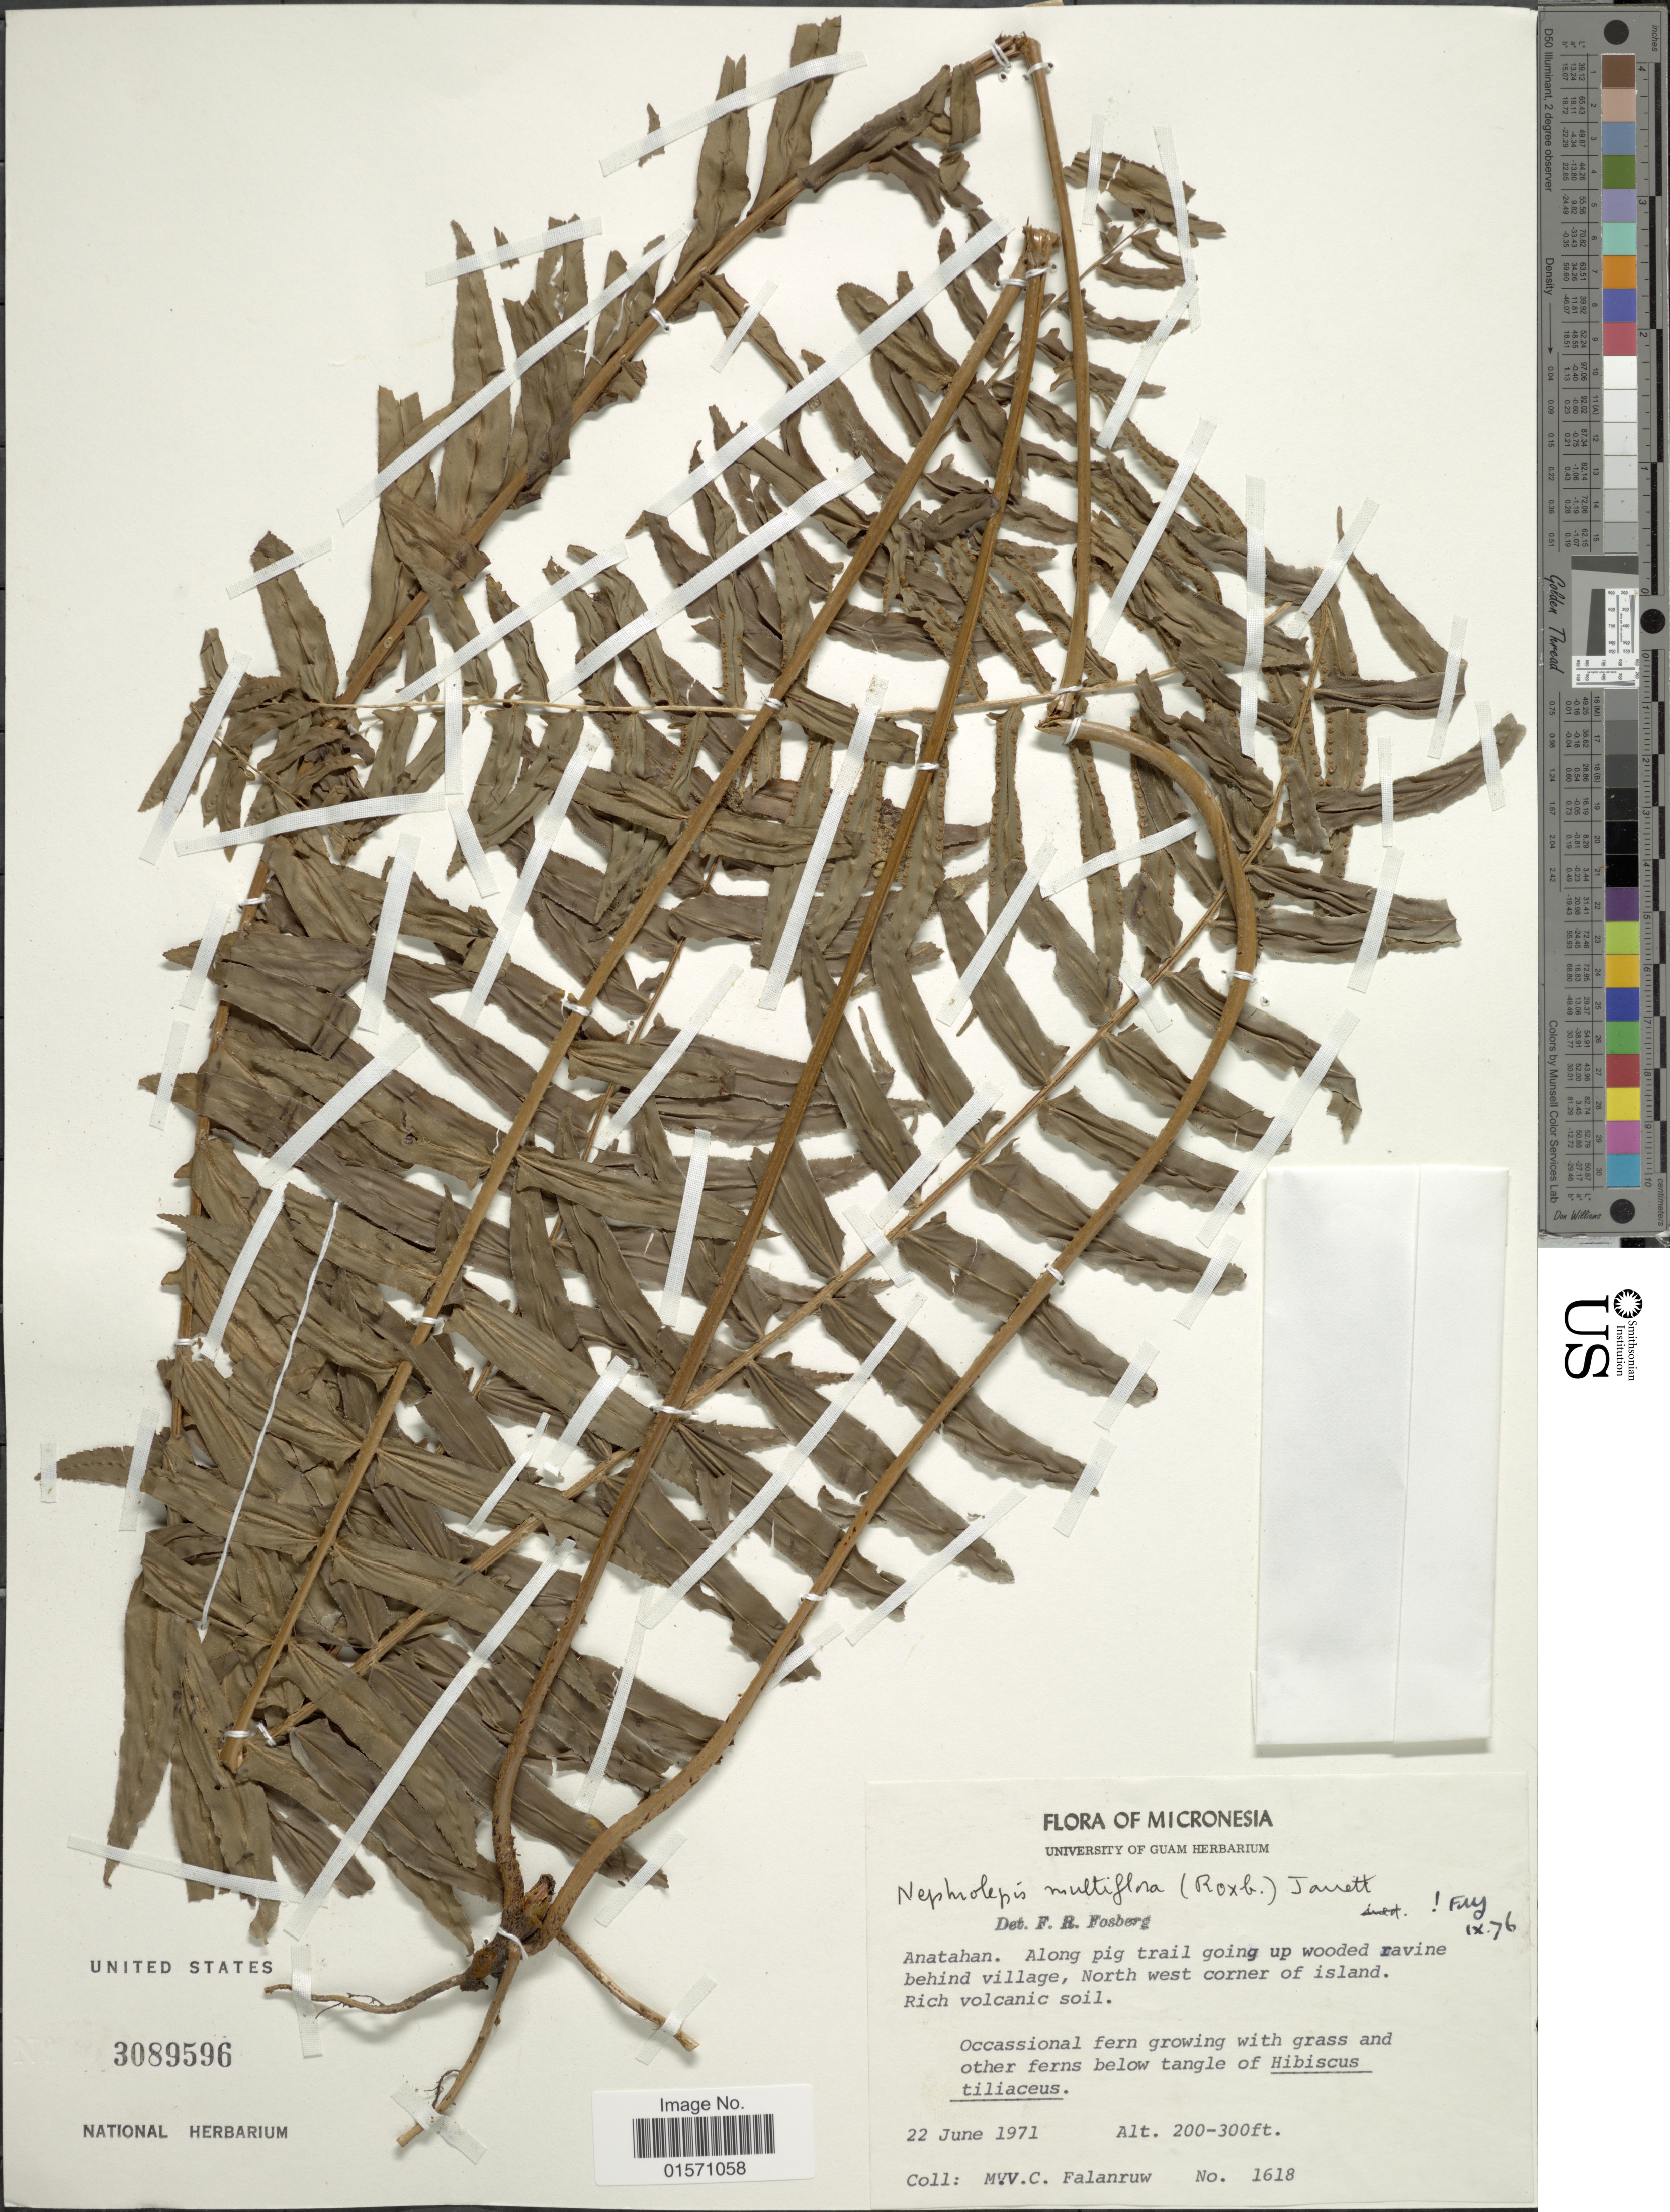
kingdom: Plantae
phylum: Tracheophyta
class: Polypodiopsida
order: Polypodiales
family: Nephrolepidaceae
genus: Nephrolepis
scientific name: Nephrolepis multiflora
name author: (Roxb.) F.M. Jarrett ex C.V. Morton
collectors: M. V. Falanruw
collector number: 1618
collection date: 1971-06-22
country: Northern Mariana Islands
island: Anatahan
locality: Anatahan. Along pig trail going up wooded ravine behind village, North west corner of island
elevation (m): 61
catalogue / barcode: US 3089596